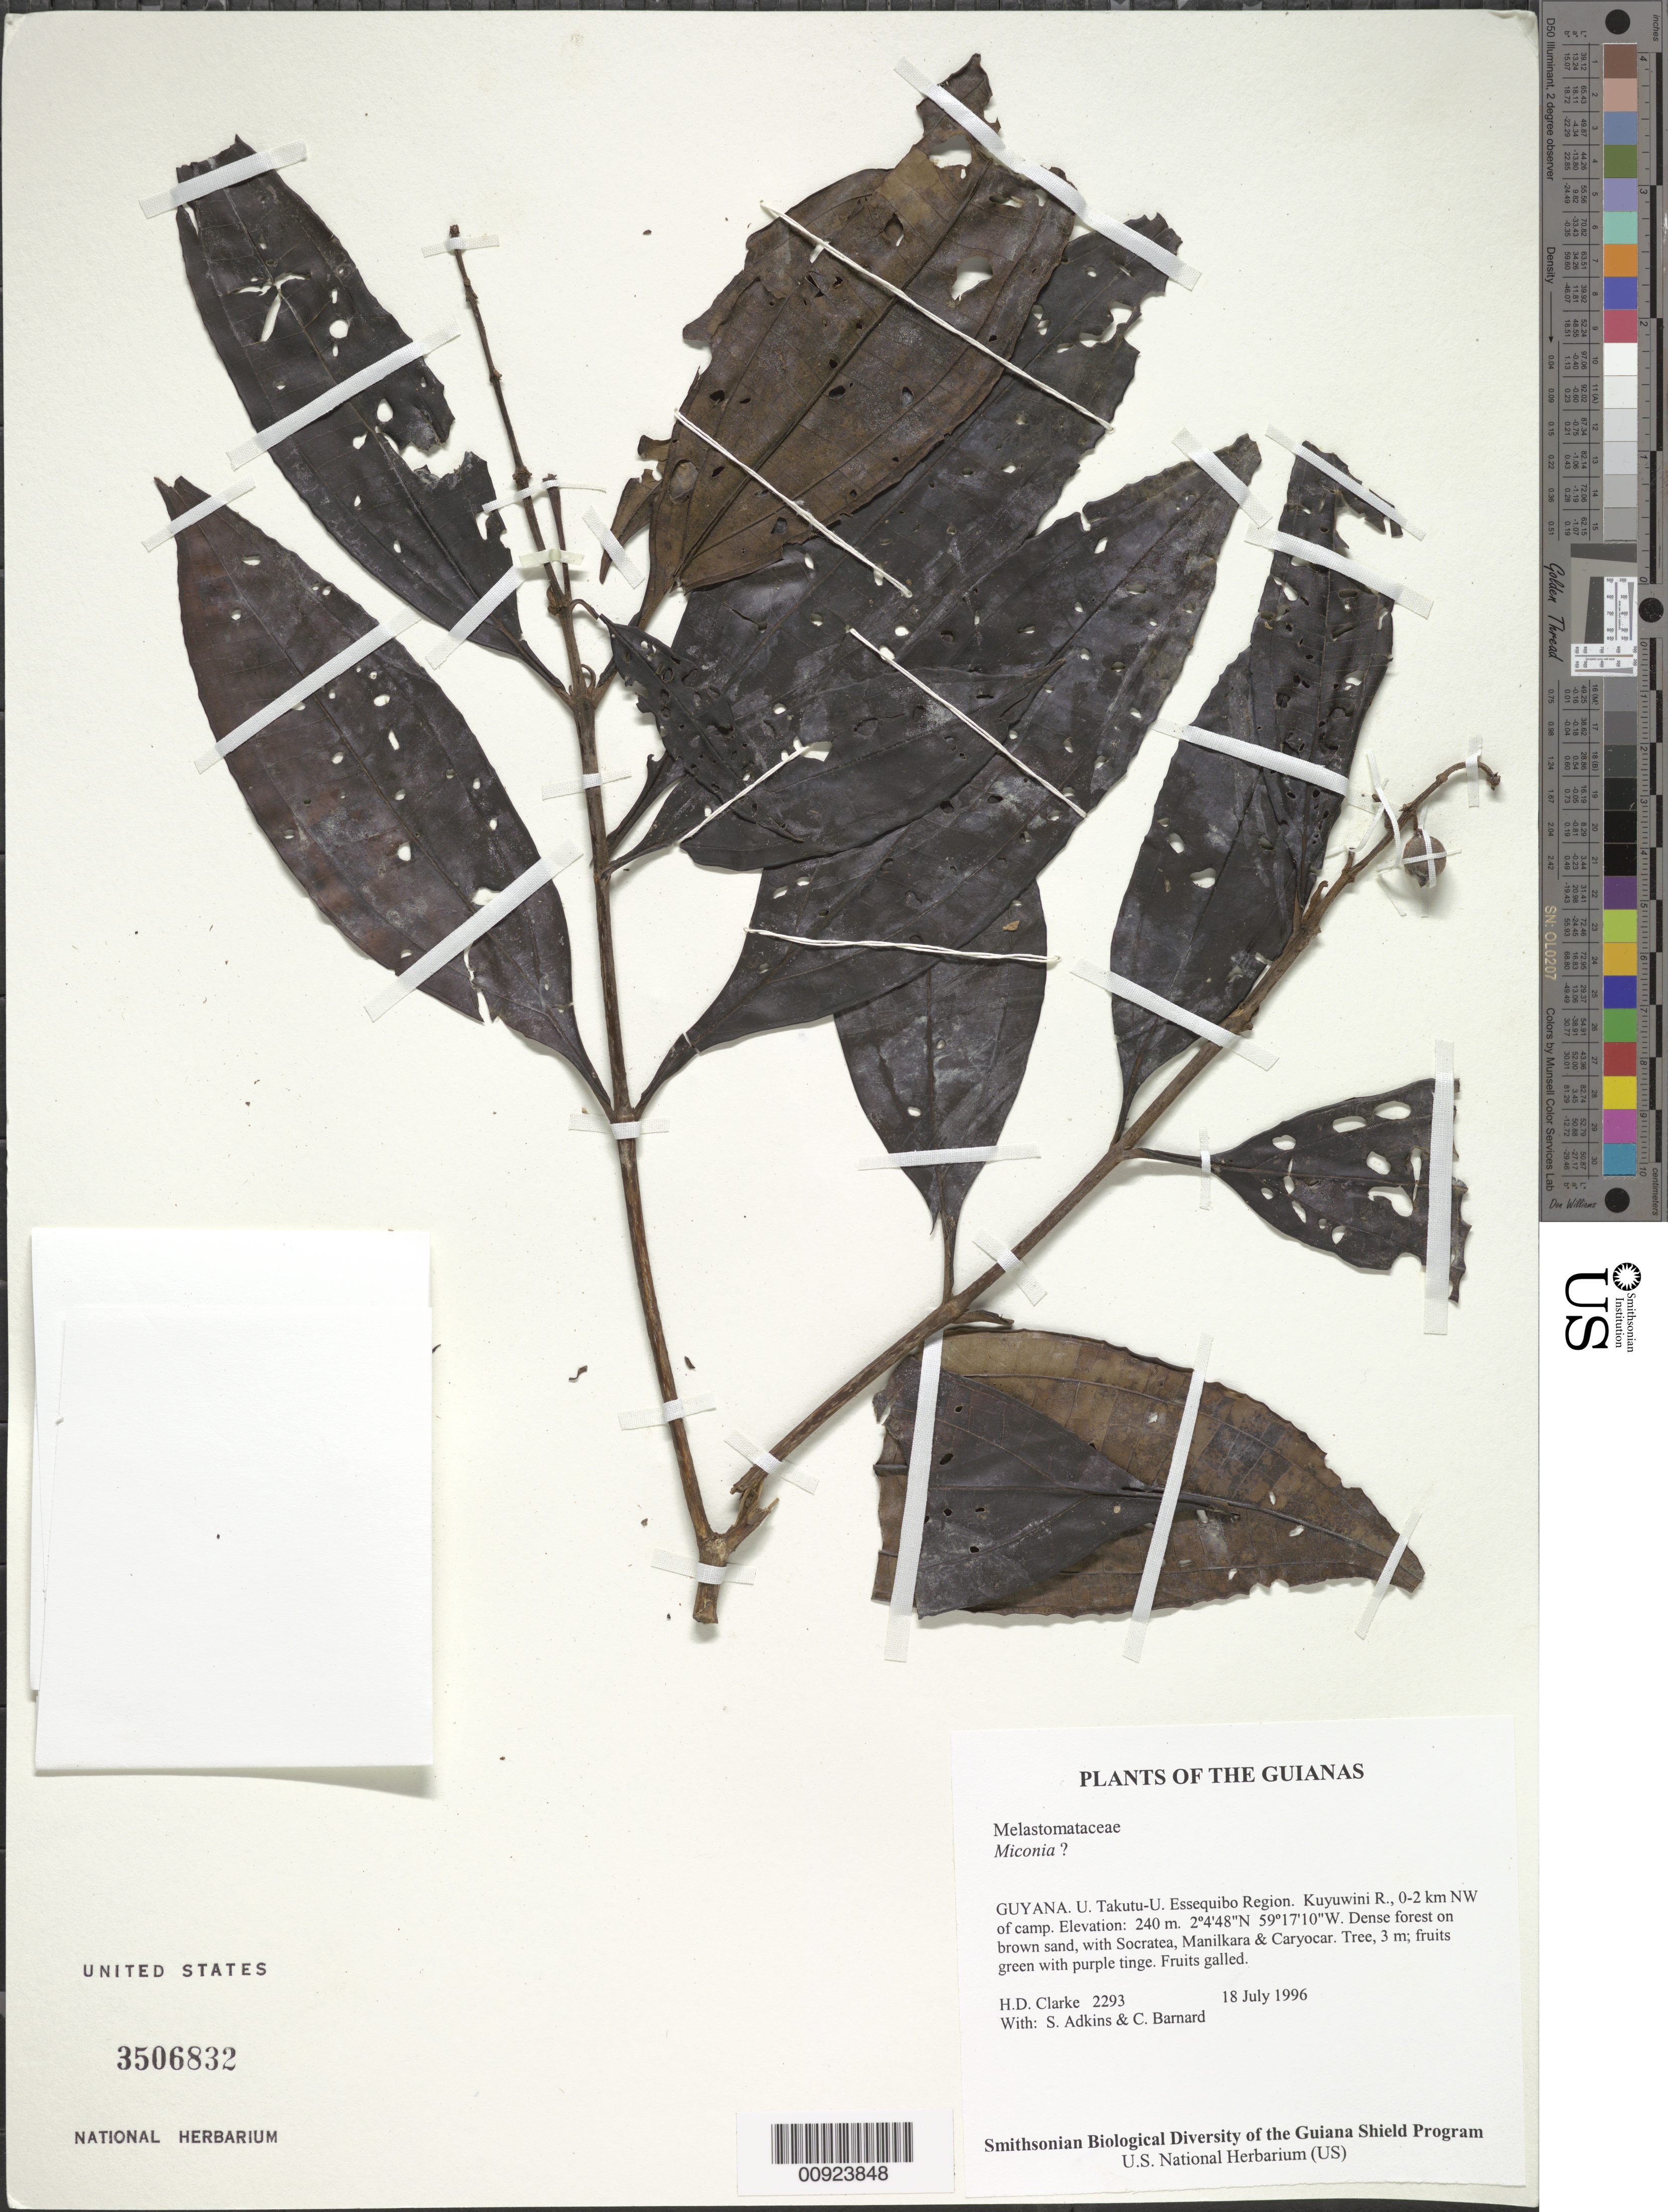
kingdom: Plantae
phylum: Tracheophyta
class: Magnoliopsida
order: Myrtales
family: Melastomataceae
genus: Miconia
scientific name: Miconia sp.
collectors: H. D. Clarke, S. Adkins & C. Bernard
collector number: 2293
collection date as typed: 18 July 1996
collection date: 1996-07-18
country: Guyana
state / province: U. Takutu-U. Essequibo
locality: Kuyuwini R., 0-2 km NW of camp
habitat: Dense forest on brown sand, with Socratea, Manilkara & Caryocar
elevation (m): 240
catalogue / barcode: US 3506832